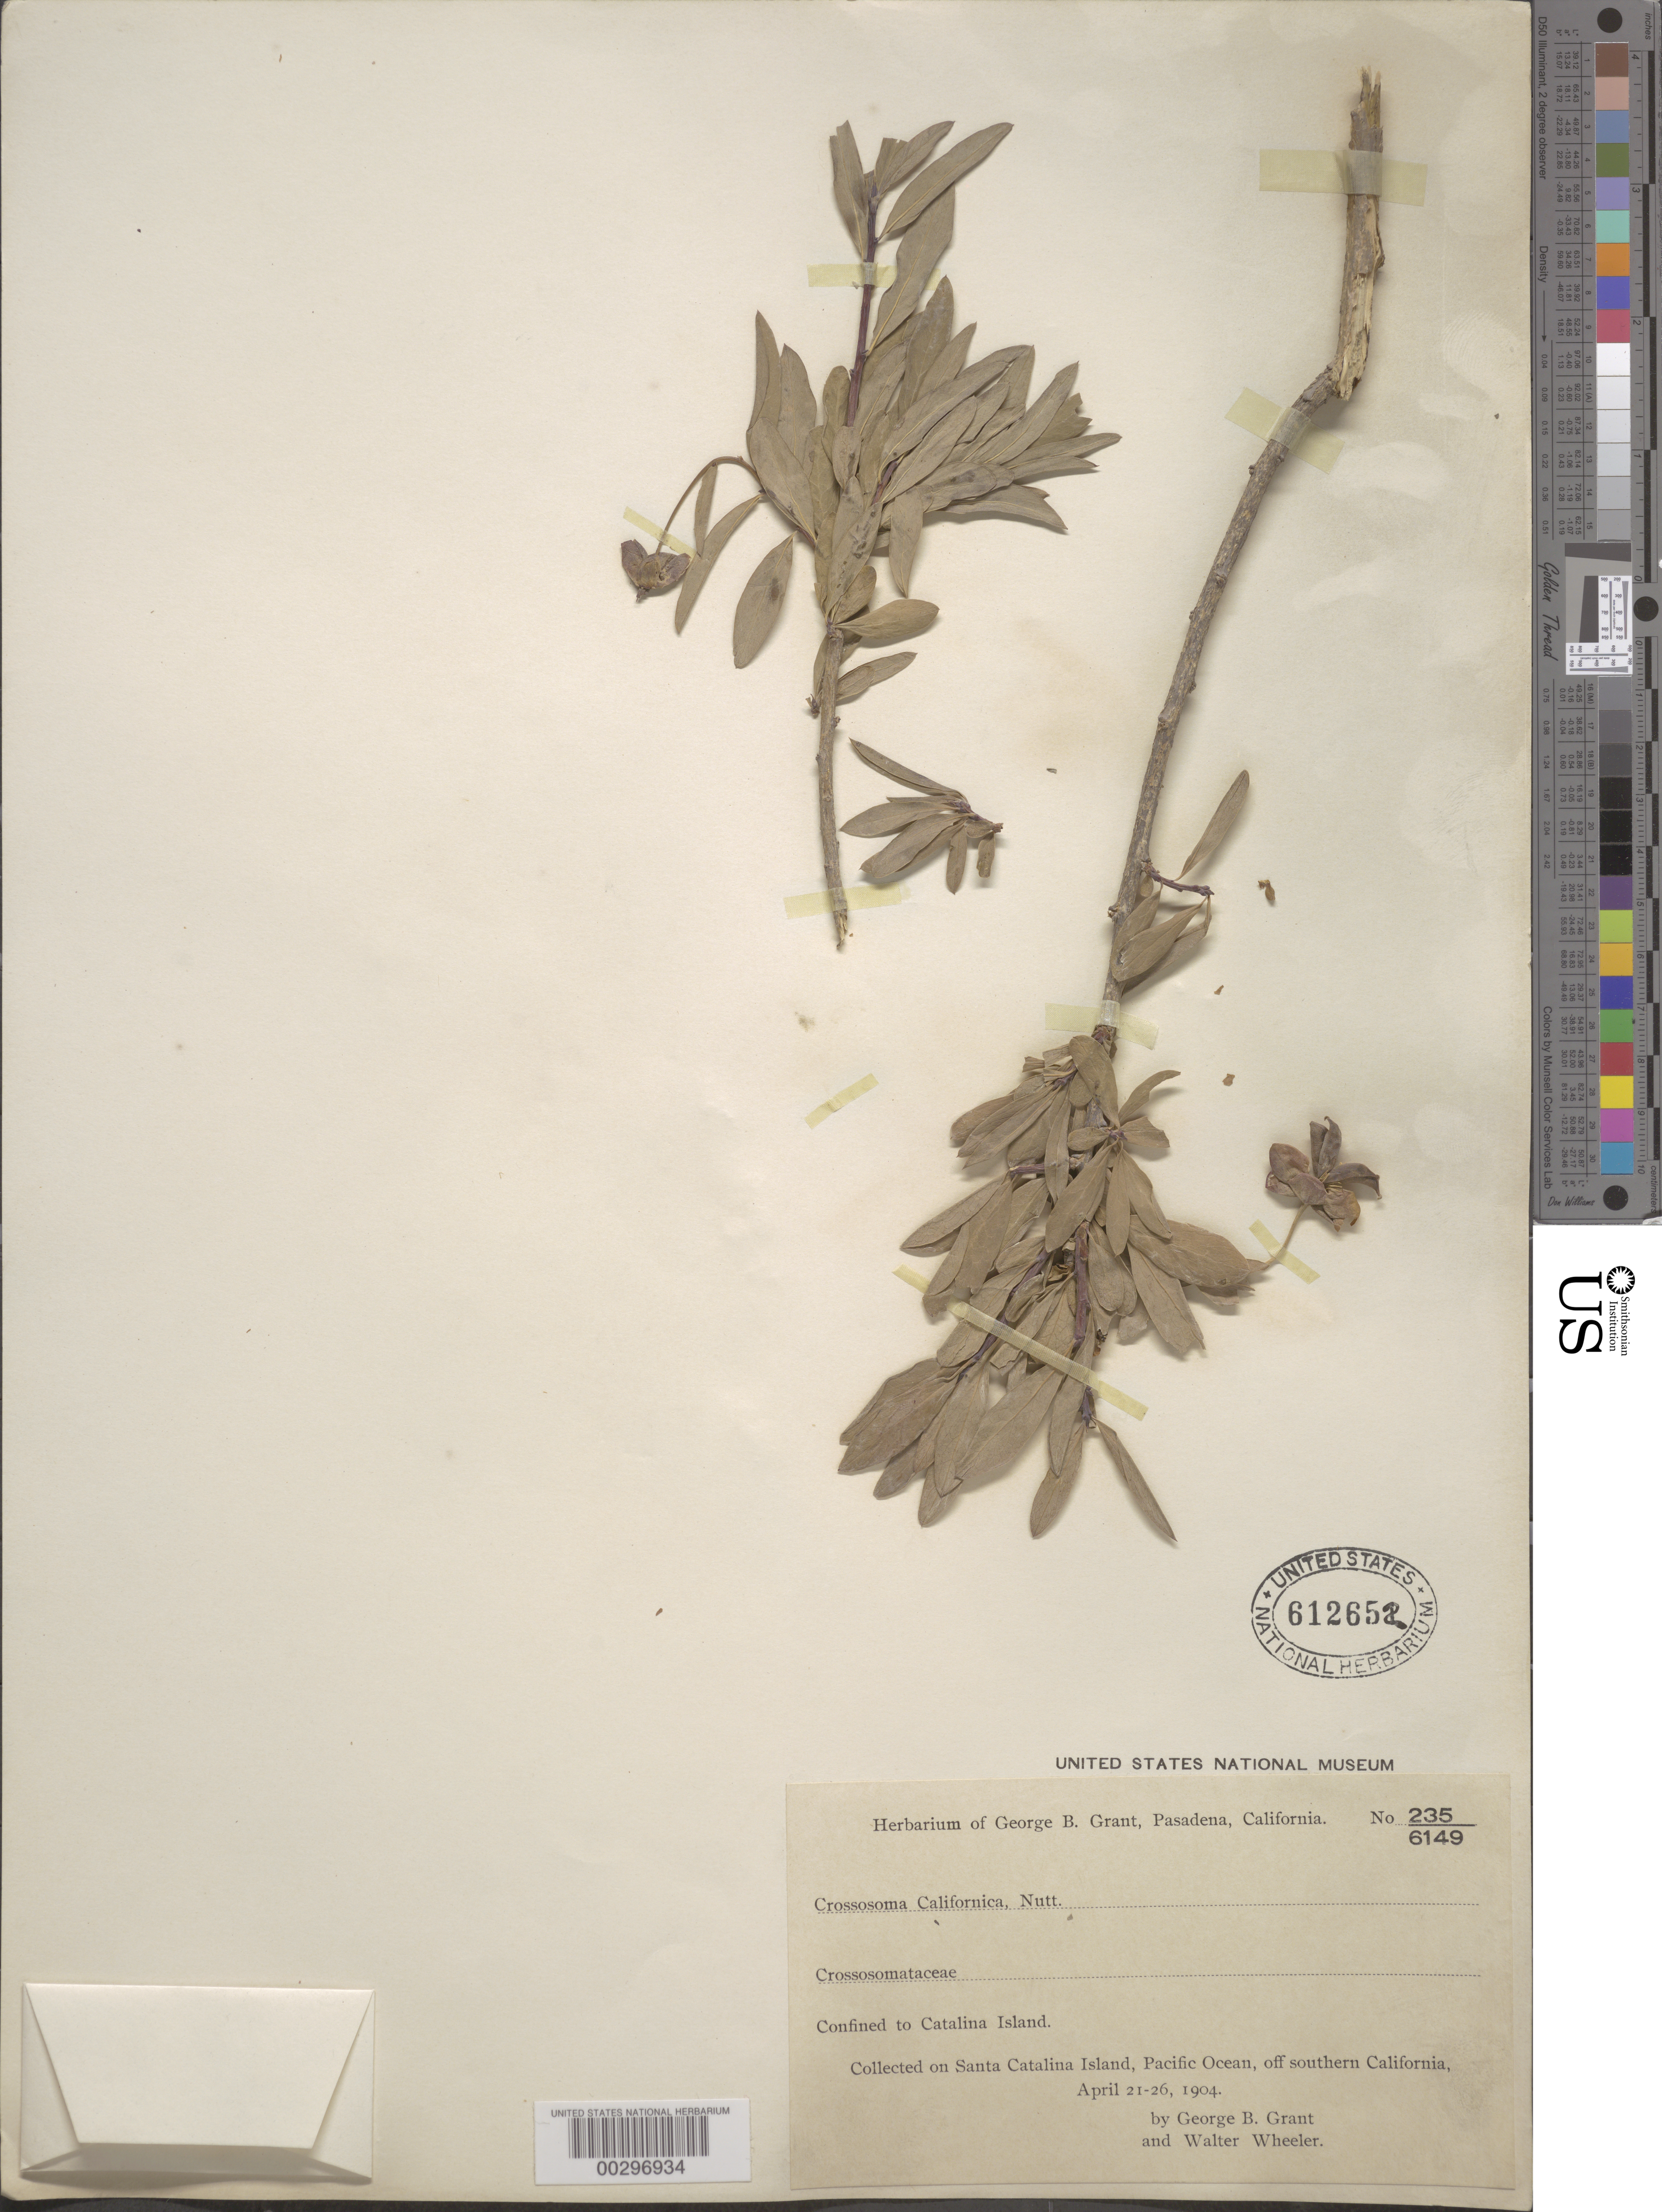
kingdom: Plantae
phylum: Tracheophyta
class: Magnoliopsida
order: Crossosomatales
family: Crossosomataceae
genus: Crossosoma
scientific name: Crossosoma californicum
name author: Nutt.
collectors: G. Grant & W. Wheeler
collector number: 235/6149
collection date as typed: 21 Apr 1904 to 26 Apr 1904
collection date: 1904-04-21/1904-04-26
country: United States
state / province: California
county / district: Los Angeles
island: Santa Catalina Island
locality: Santa catalina i.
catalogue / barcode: US 612652